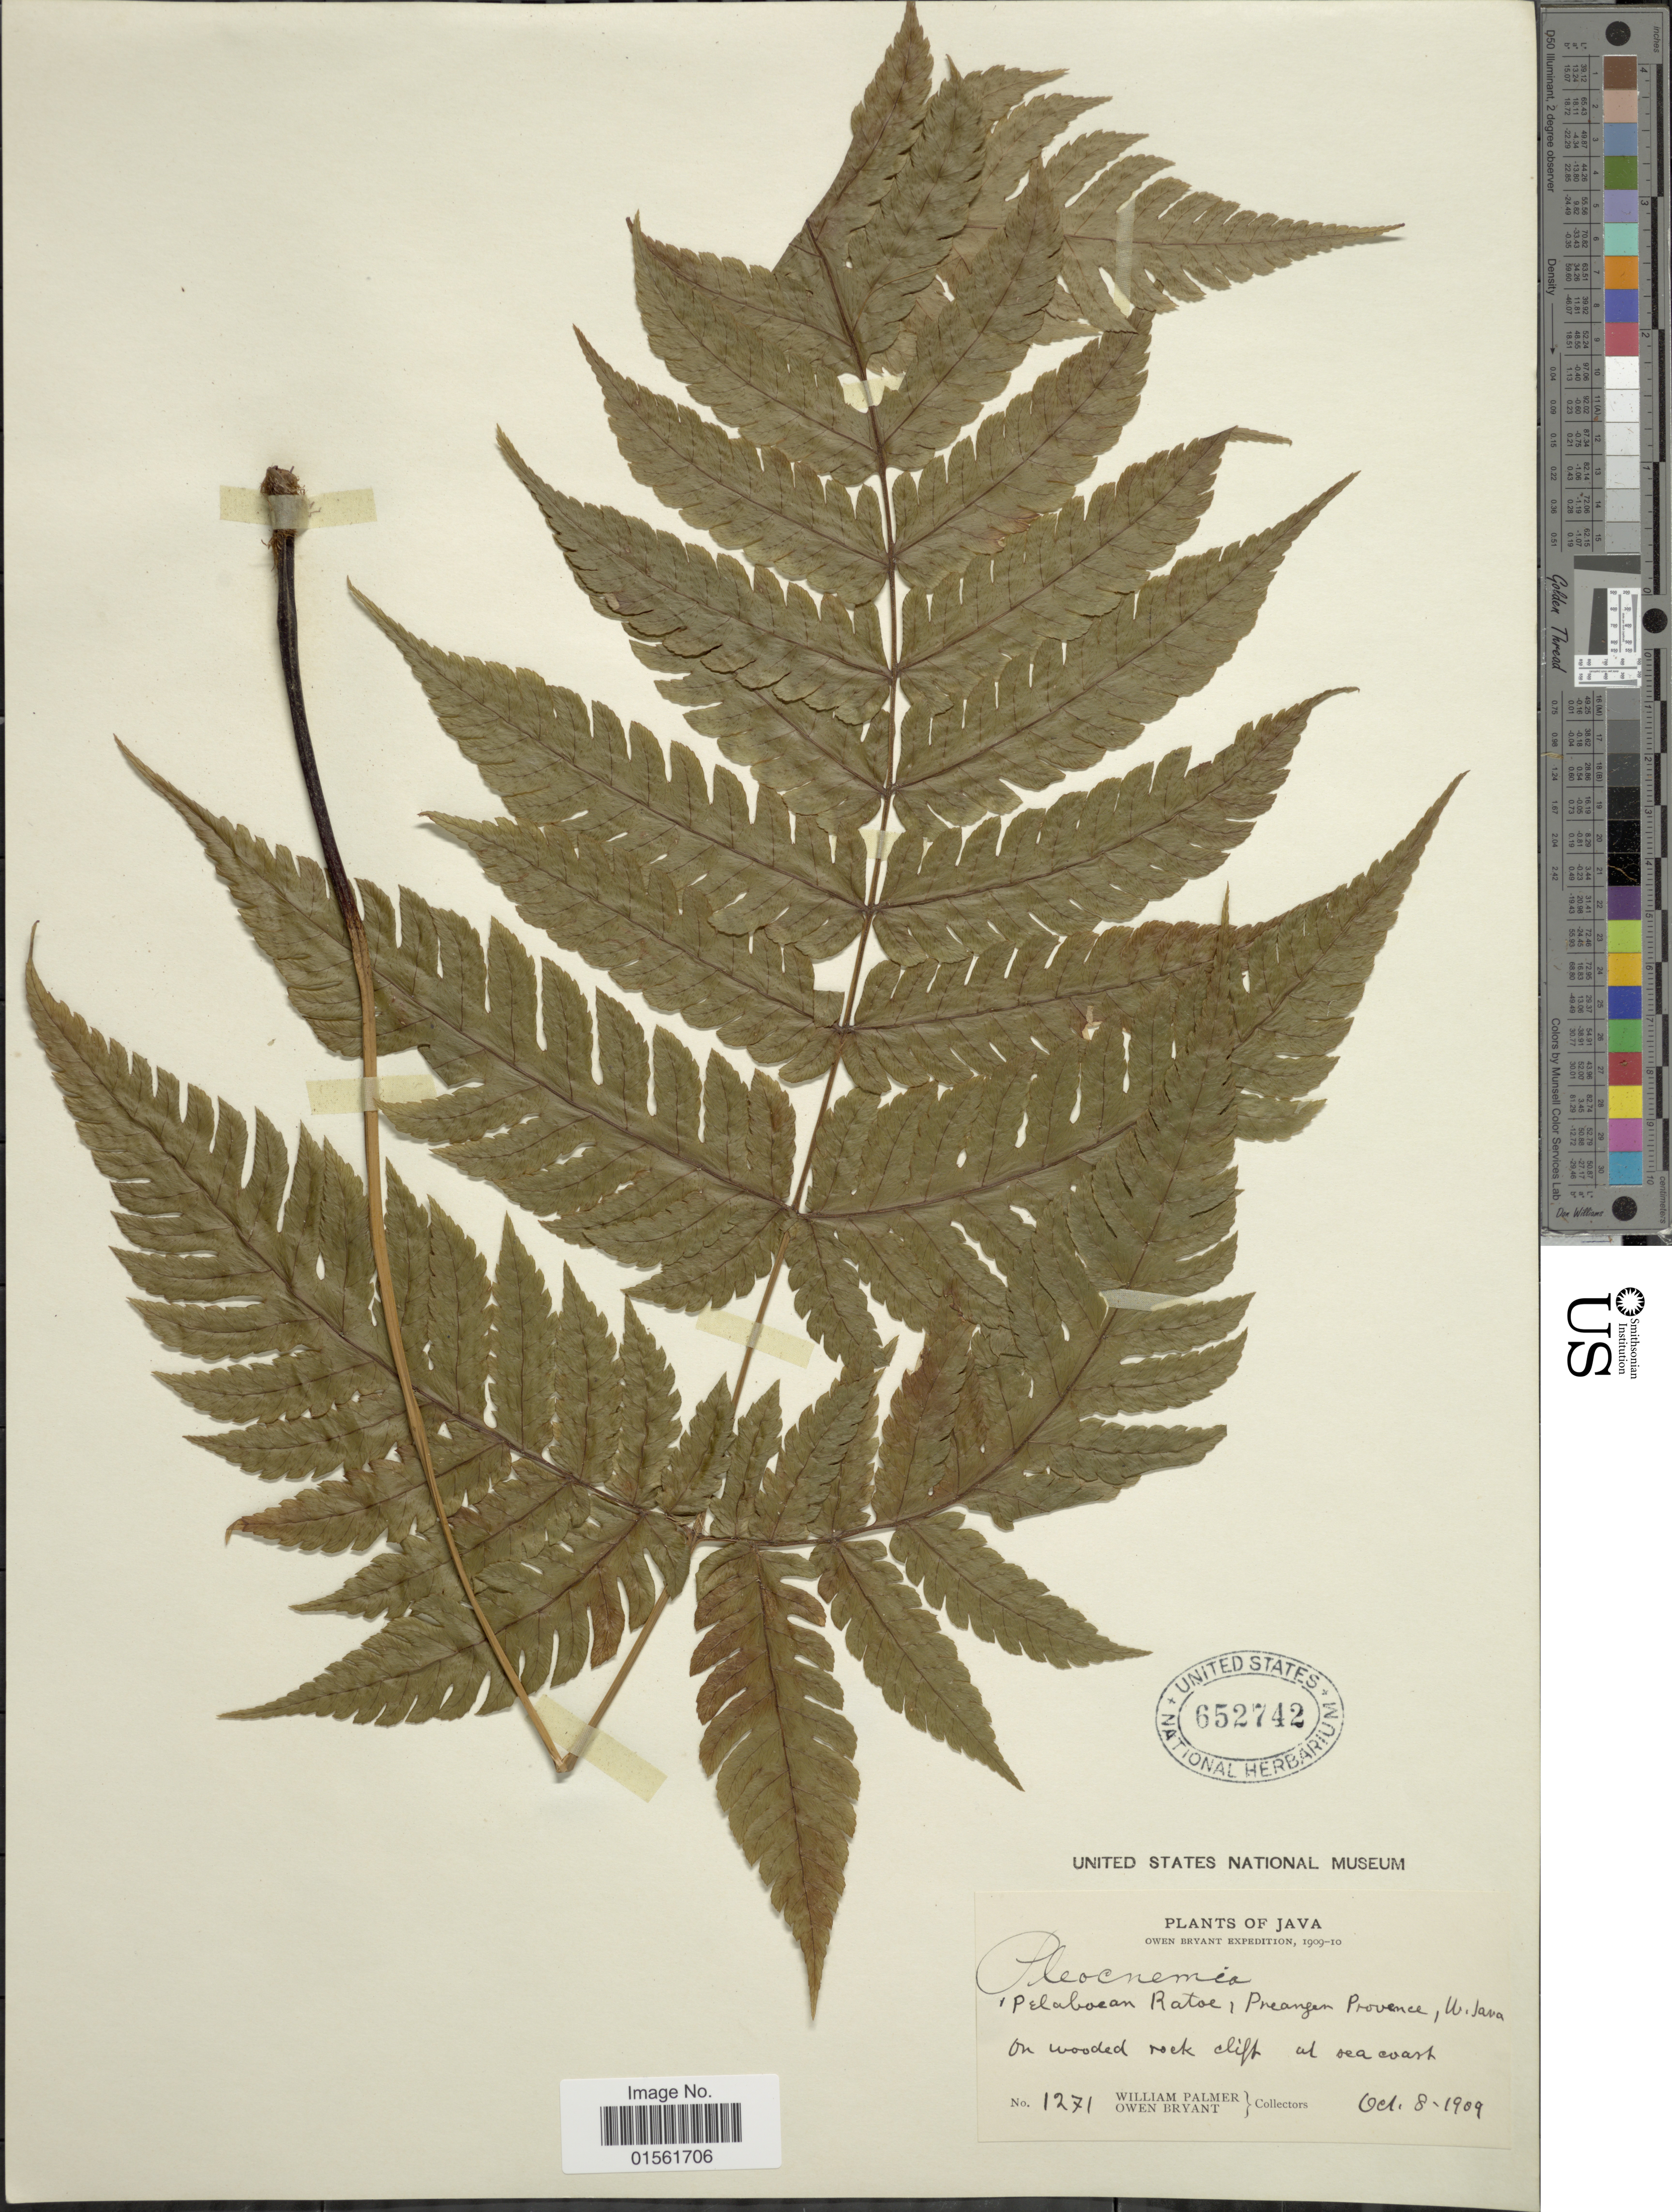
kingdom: Plantae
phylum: Tracheophyta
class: Polypodiopsida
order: Polypodiales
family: Dryopteridaceae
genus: Pleocnemia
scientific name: Pleocnemia sp.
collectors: W. Palmer & O. Bryant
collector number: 1271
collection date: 1909-10-08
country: Indonesia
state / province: Java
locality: Java. Pelaboean Ratoe, Preanger Provence, W. Java.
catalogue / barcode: US 652742